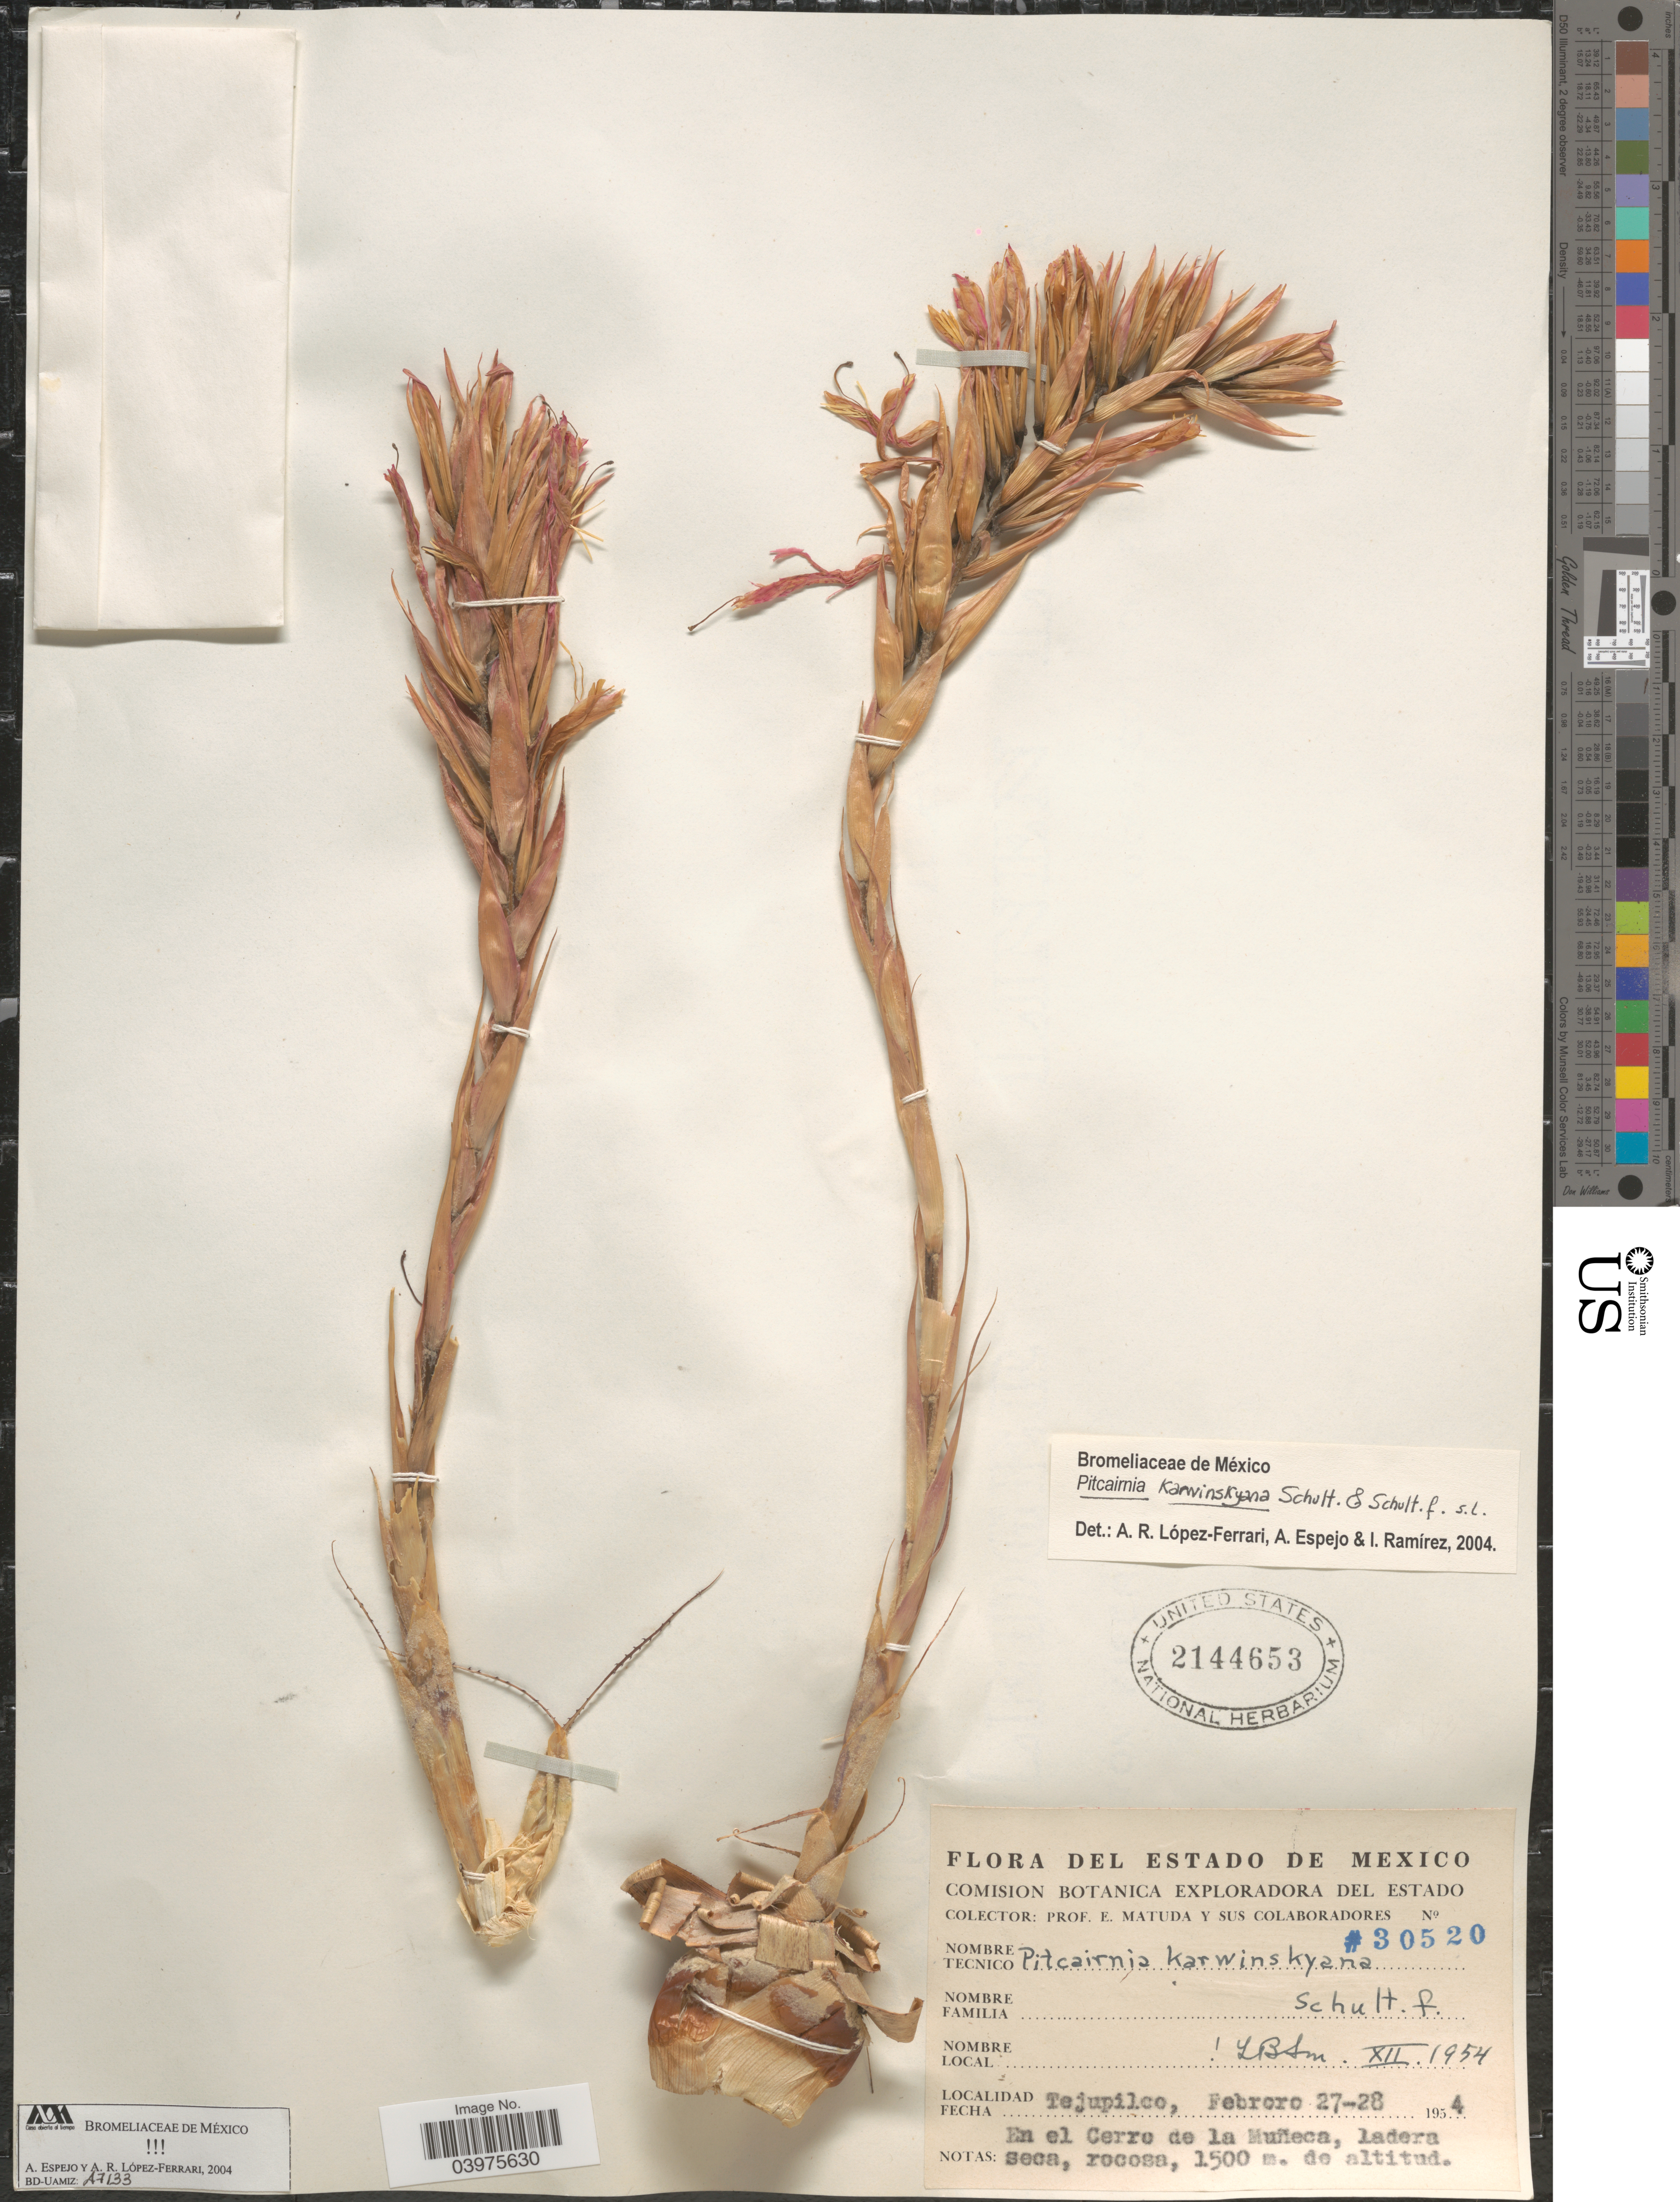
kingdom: Plantae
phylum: Tracheophyta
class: Liliopsida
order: Poales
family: Bromeliaceae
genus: Pitcairnia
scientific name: Pitcairnia karwinskyana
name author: Schult. & Schult. f.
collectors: E. Matuda & Sus Colaboradores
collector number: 30520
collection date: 1954-02-27/1954-02-28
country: Mexico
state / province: México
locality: Tejupilco. En el Cerro de la Muñeca, ladera seca, rocosa.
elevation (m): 1500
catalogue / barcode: US 2144653